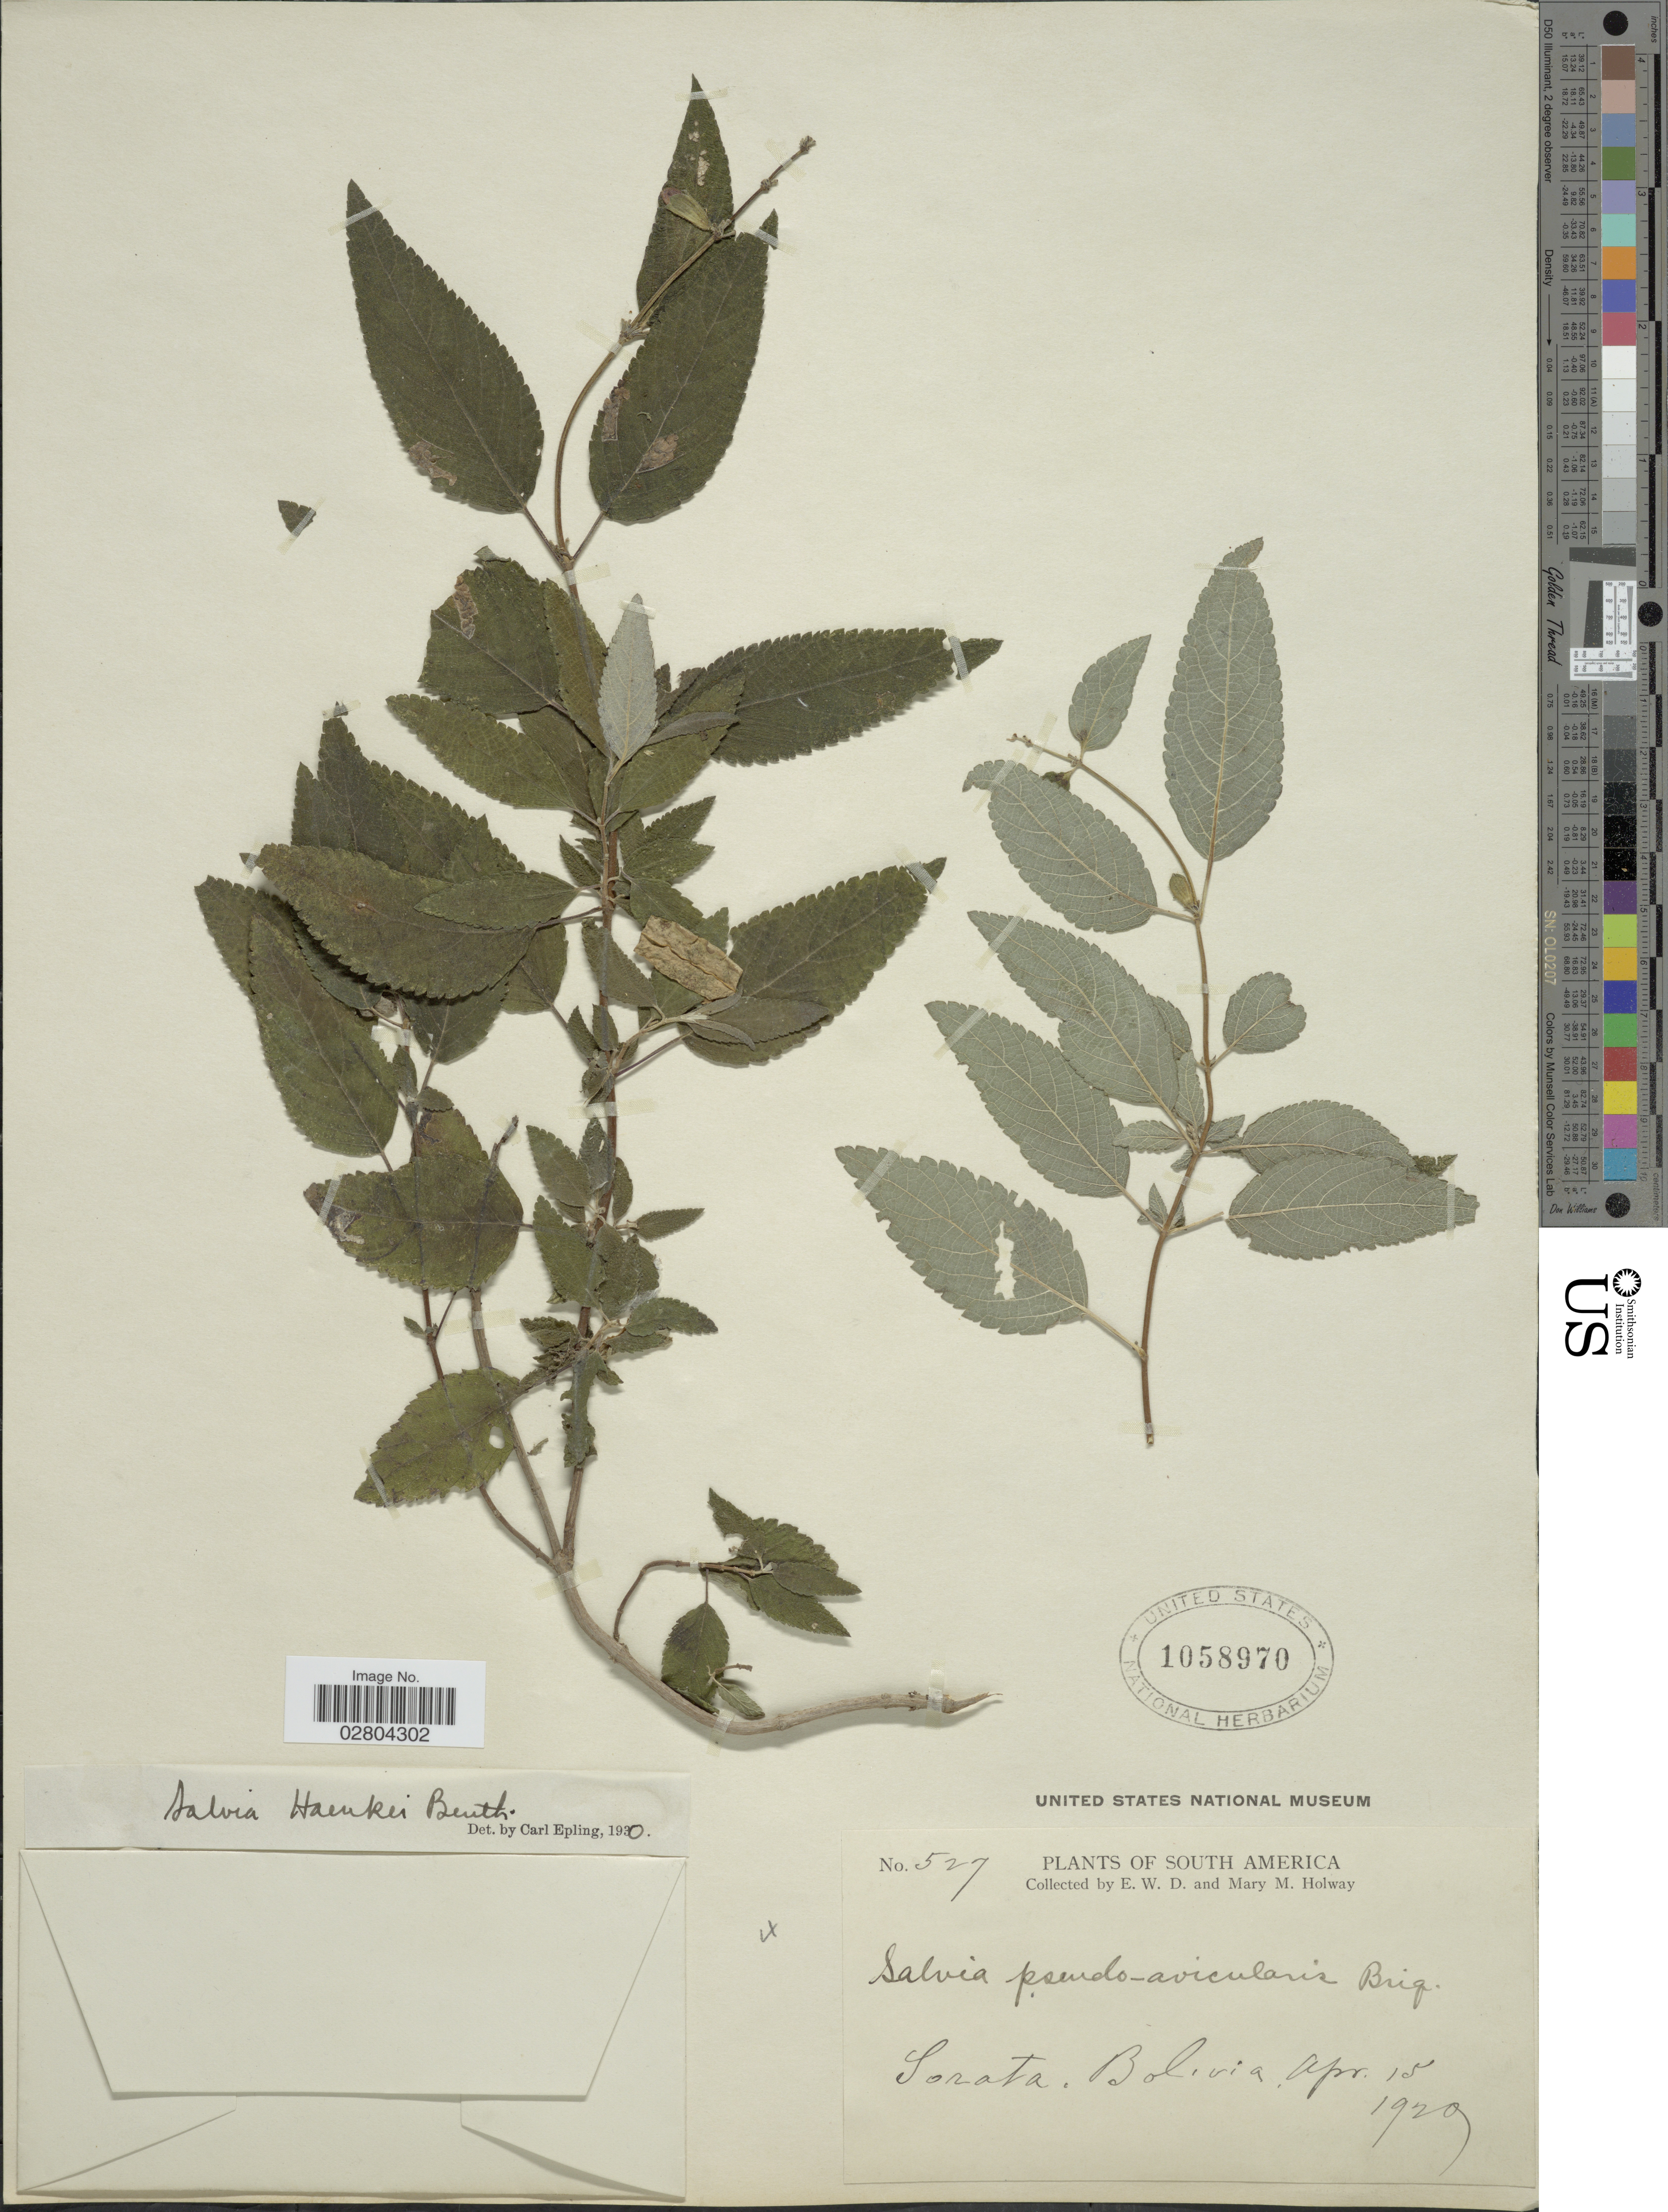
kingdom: Plantae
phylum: Tracheophyta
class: Magnoliopsida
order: Lamiales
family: Lamiaceae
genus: Salvia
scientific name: Salvia haenkei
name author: Benth.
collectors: E. W. D. Holway & M. M. Holway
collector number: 527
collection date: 1929-04-15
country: Bolivia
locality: Sorata.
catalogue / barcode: US 1058970